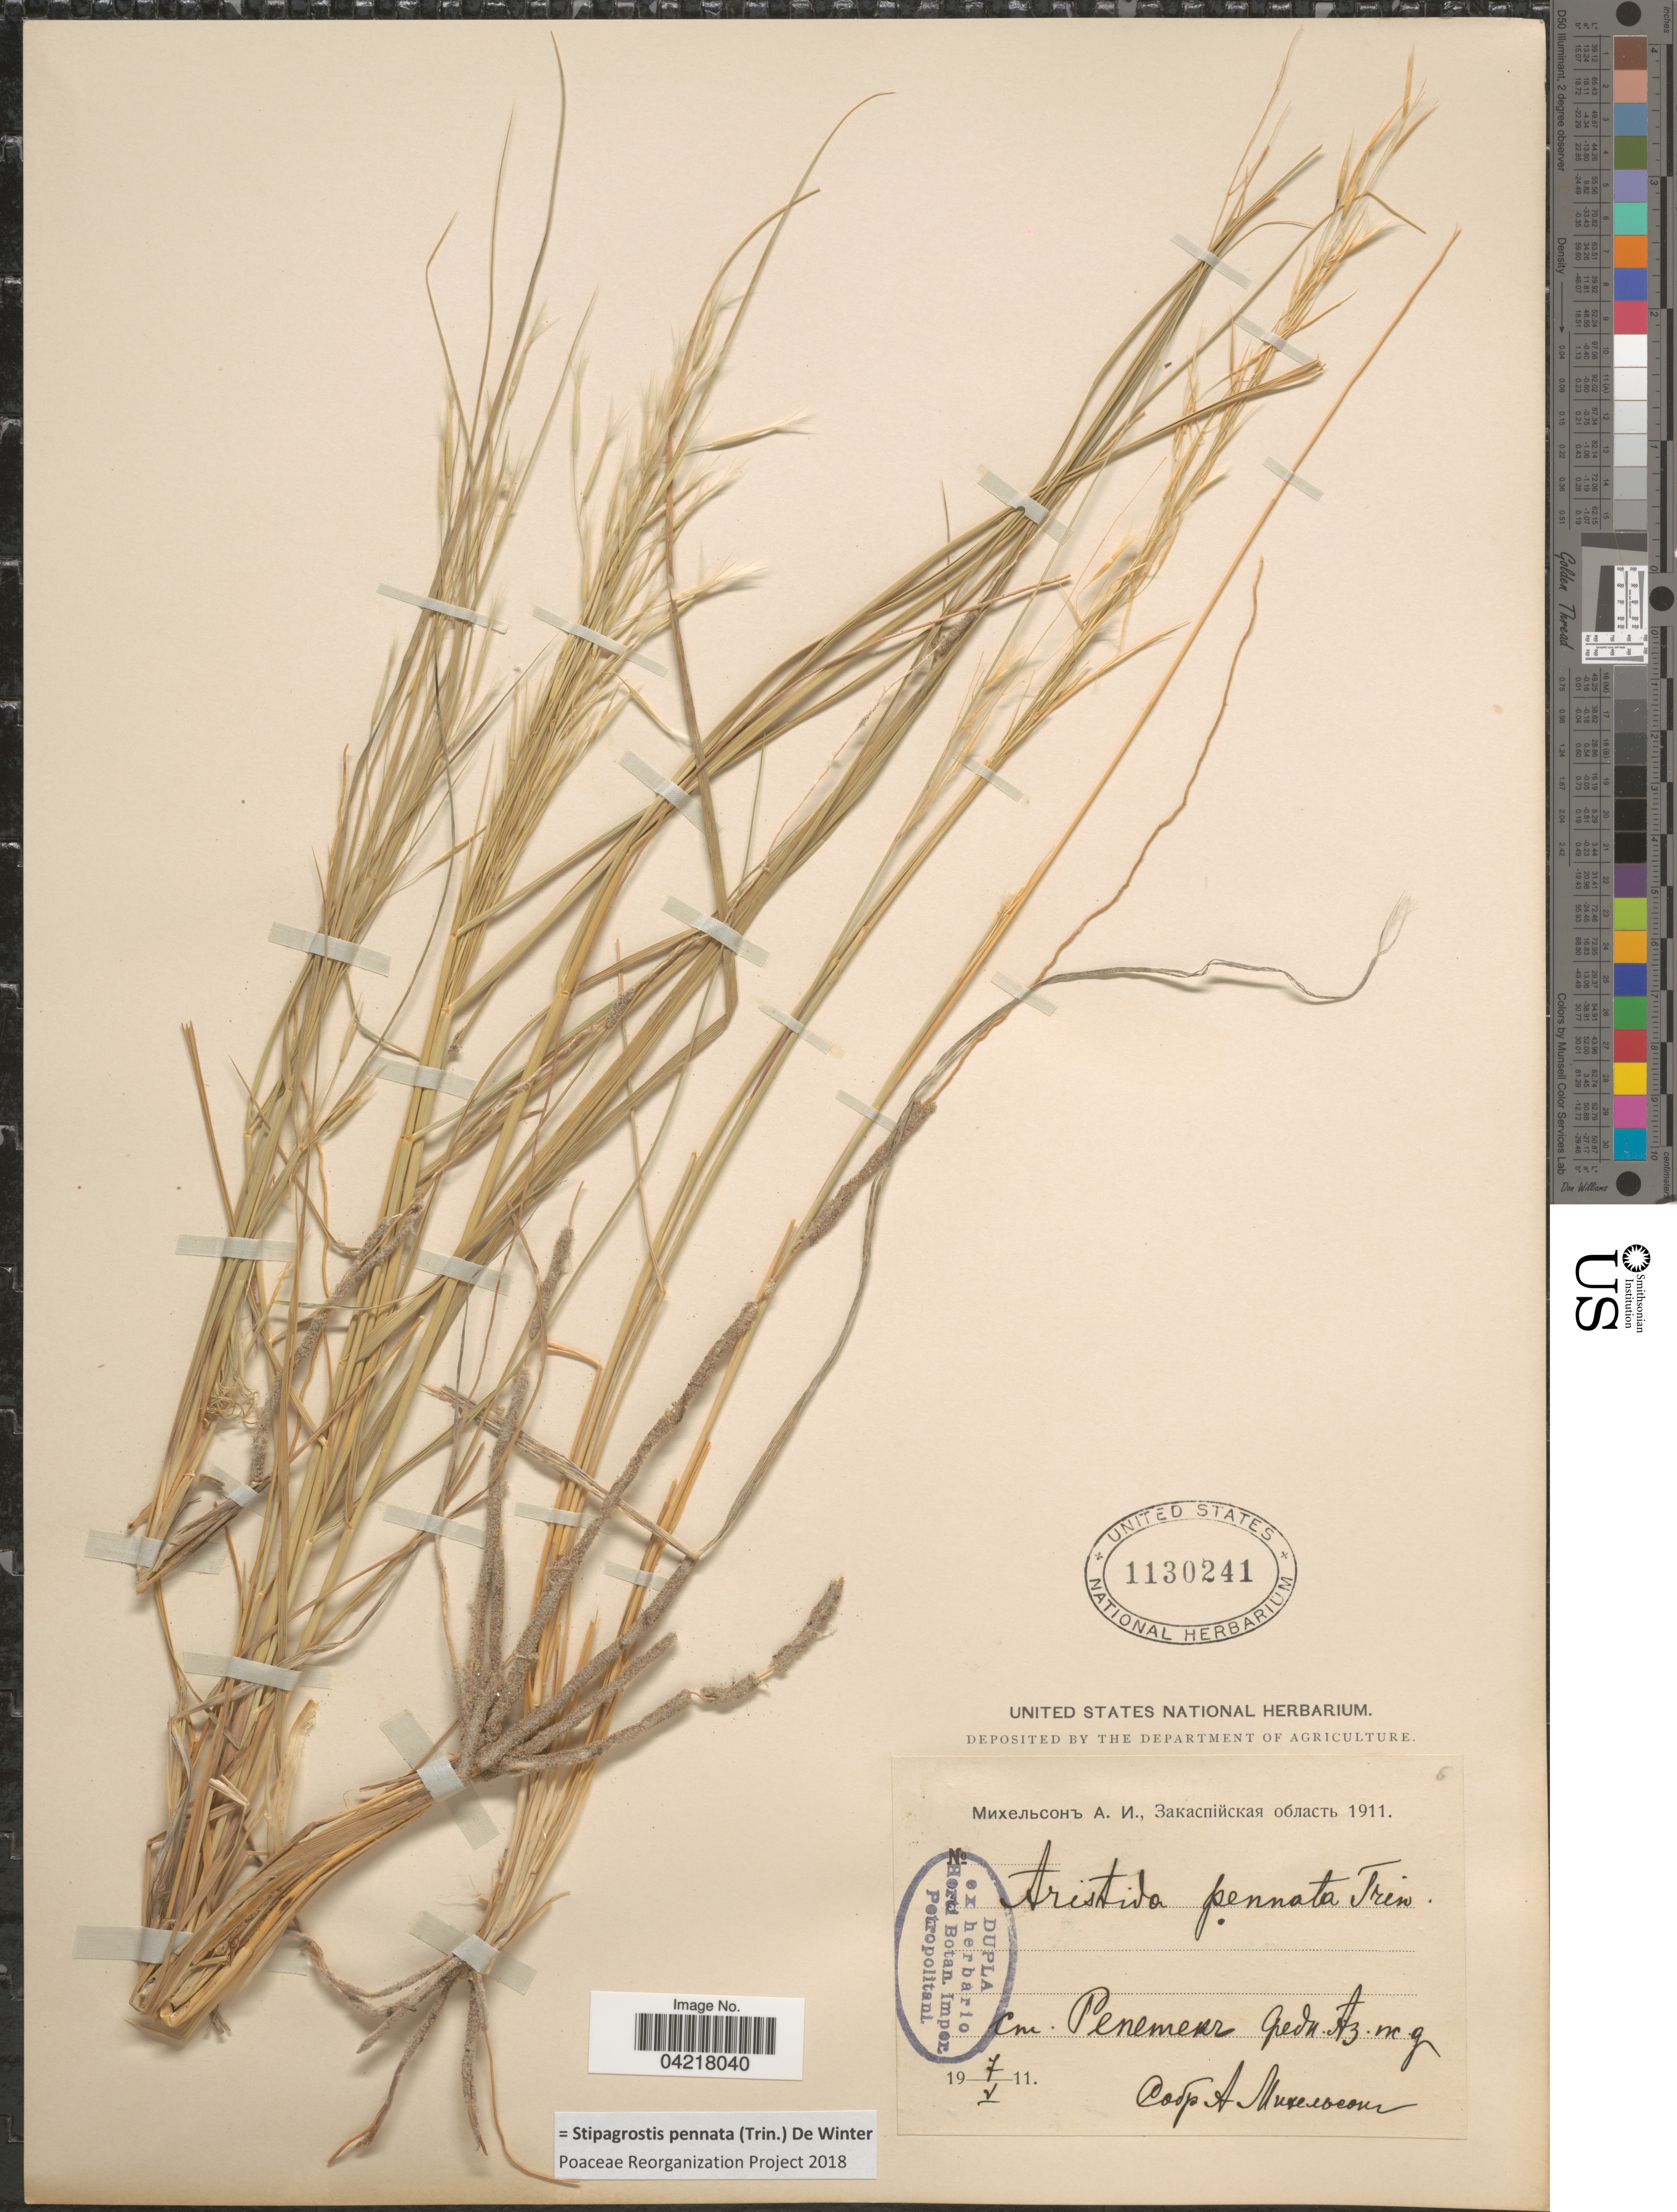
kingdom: Plantae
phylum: Tracheophyta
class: Liliopsida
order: Poales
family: Poaceae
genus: Stipagrostis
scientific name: Stipagrostis pennata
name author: (Trin.) De Winter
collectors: A. Mikhelson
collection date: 1911-05-07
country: Turkmenistan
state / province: Lebap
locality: Repetek Station.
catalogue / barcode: US 1130241